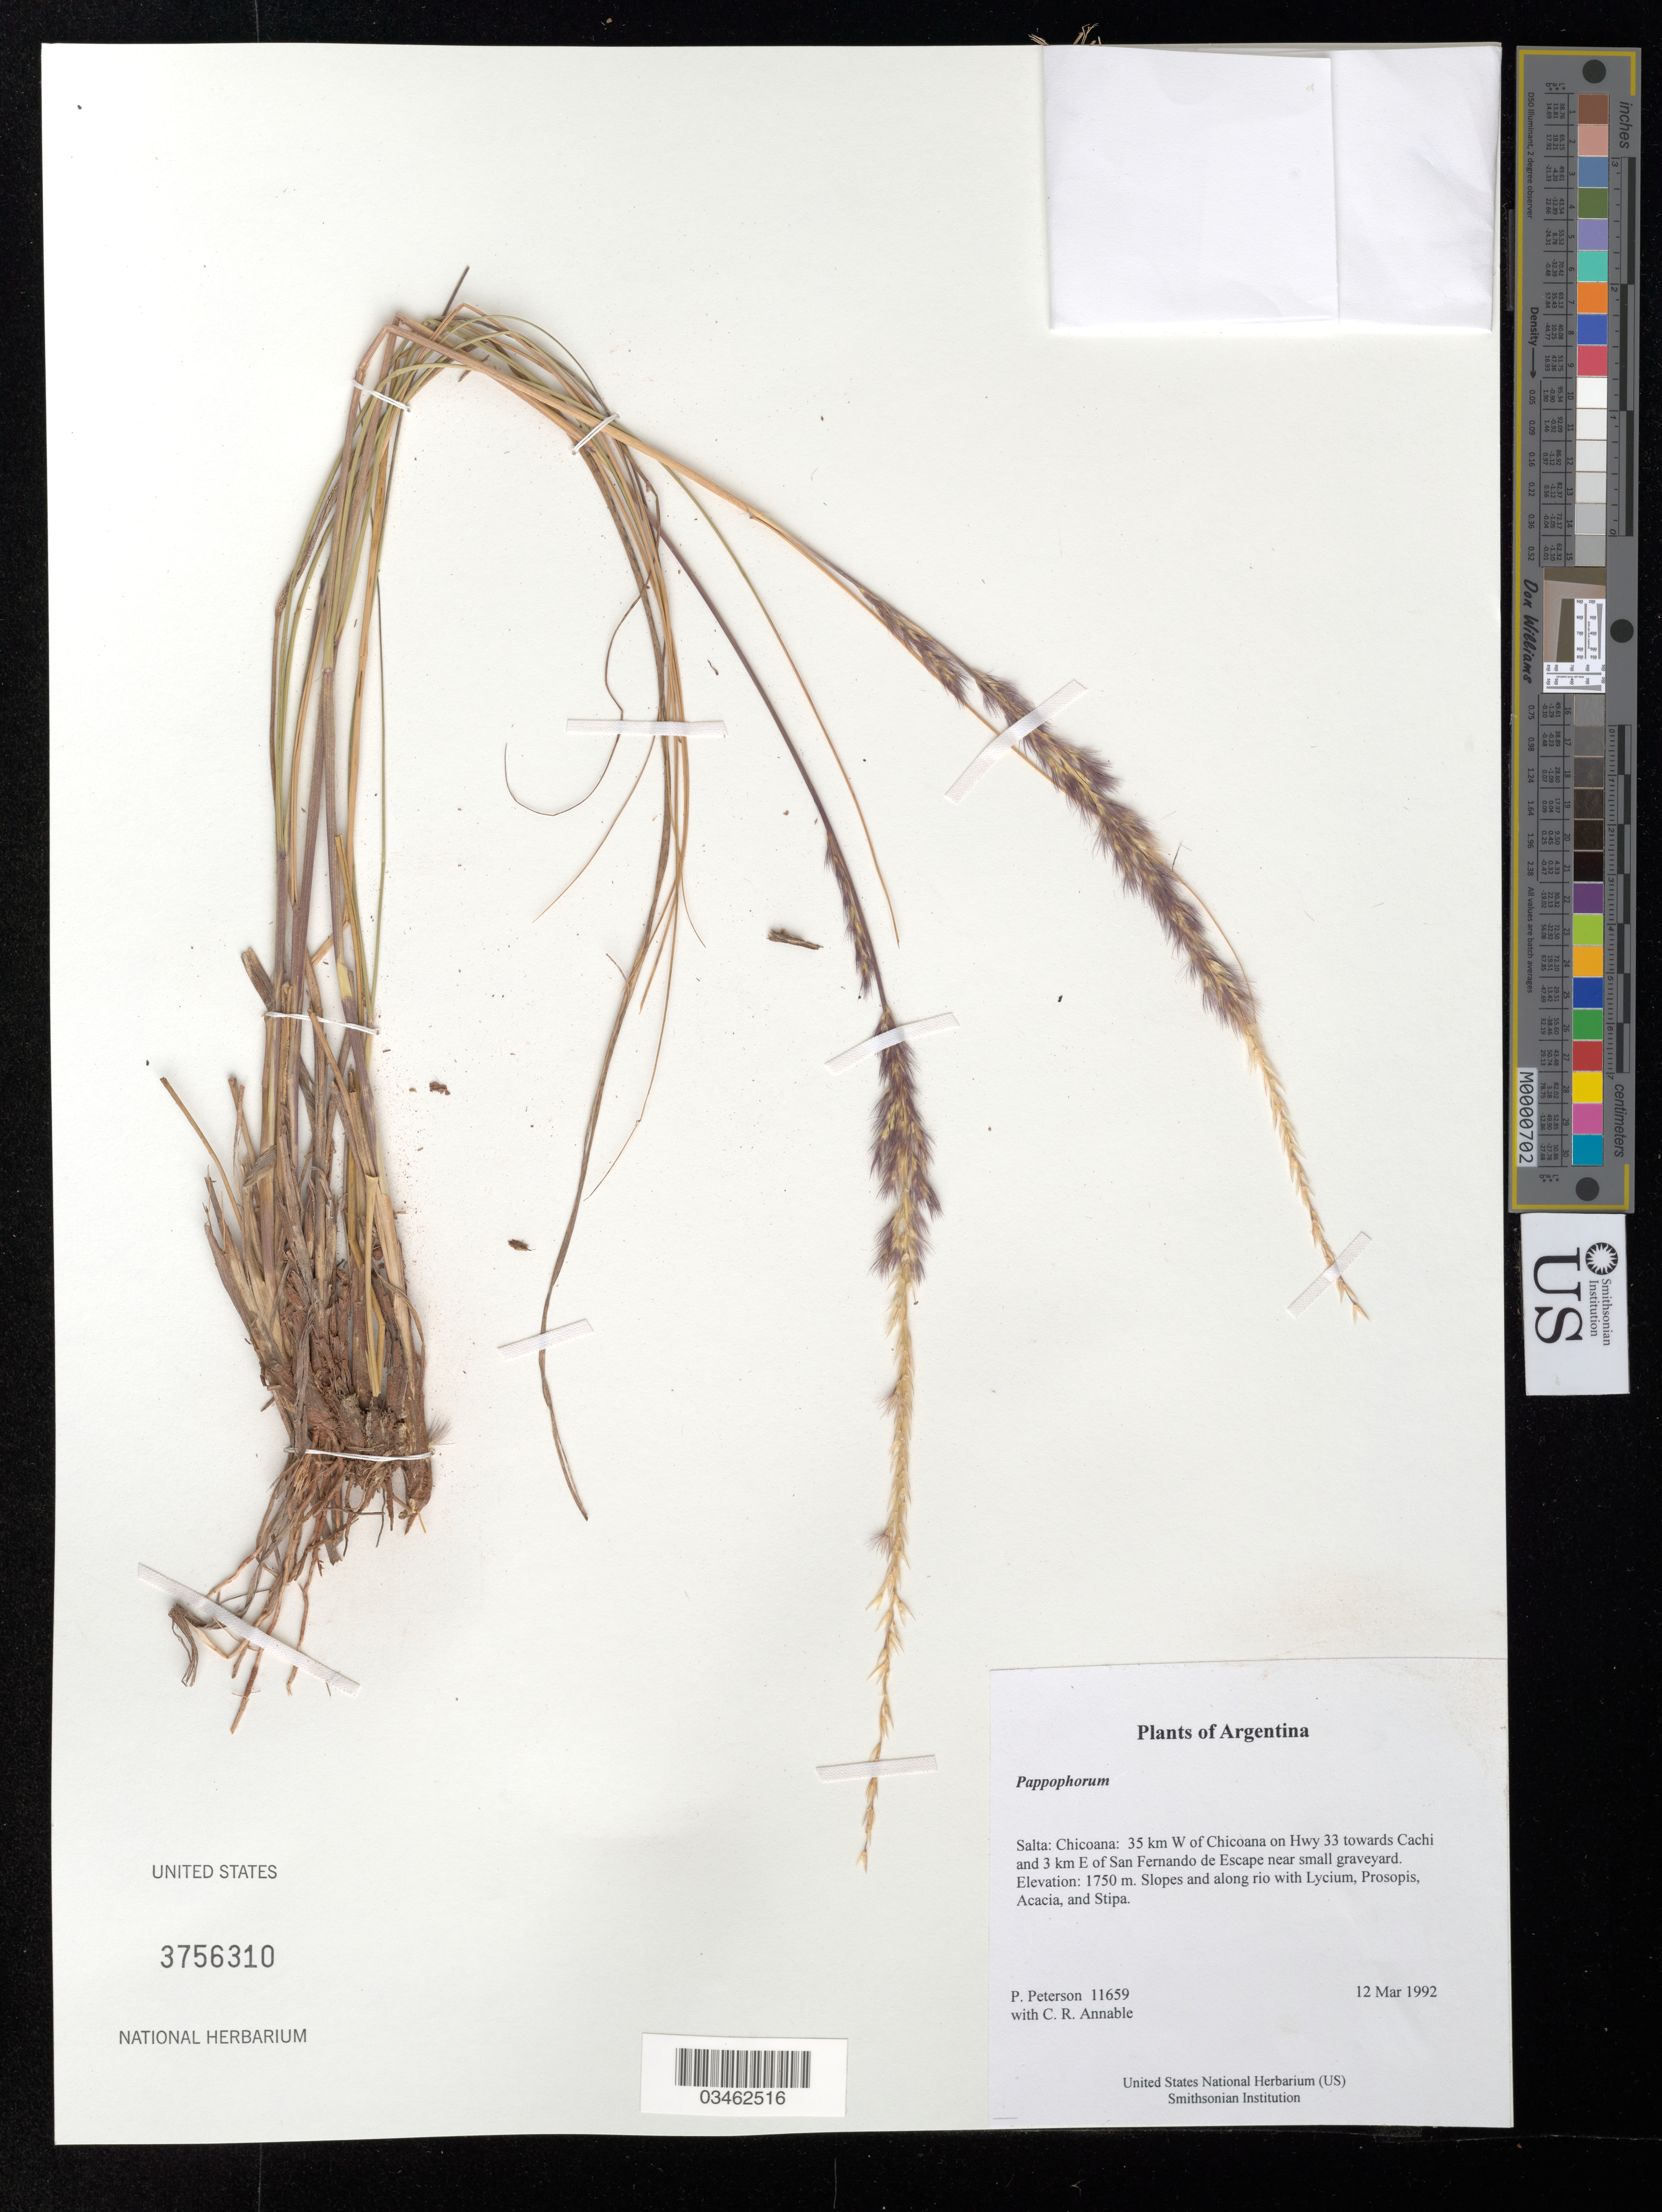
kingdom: Plantae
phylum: Tracheophyta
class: Liliopsida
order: Poales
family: Poaceae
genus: Pappophorum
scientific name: Pappophorum sp.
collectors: P. M. Peterson & C. R. Annable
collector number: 11659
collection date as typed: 12 Mar 1992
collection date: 1992-03-12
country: Argentina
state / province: Salta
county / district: Chicoana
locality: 35 km W of Chicoana on Hwy 33 towards Cachi and 3 km E of San Fernando de Escape near small graveyard.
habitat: Slopes and along rio with Lycium, Prosopis, Acacia, and Stipa.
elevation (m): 1750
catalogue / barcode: US 3756310